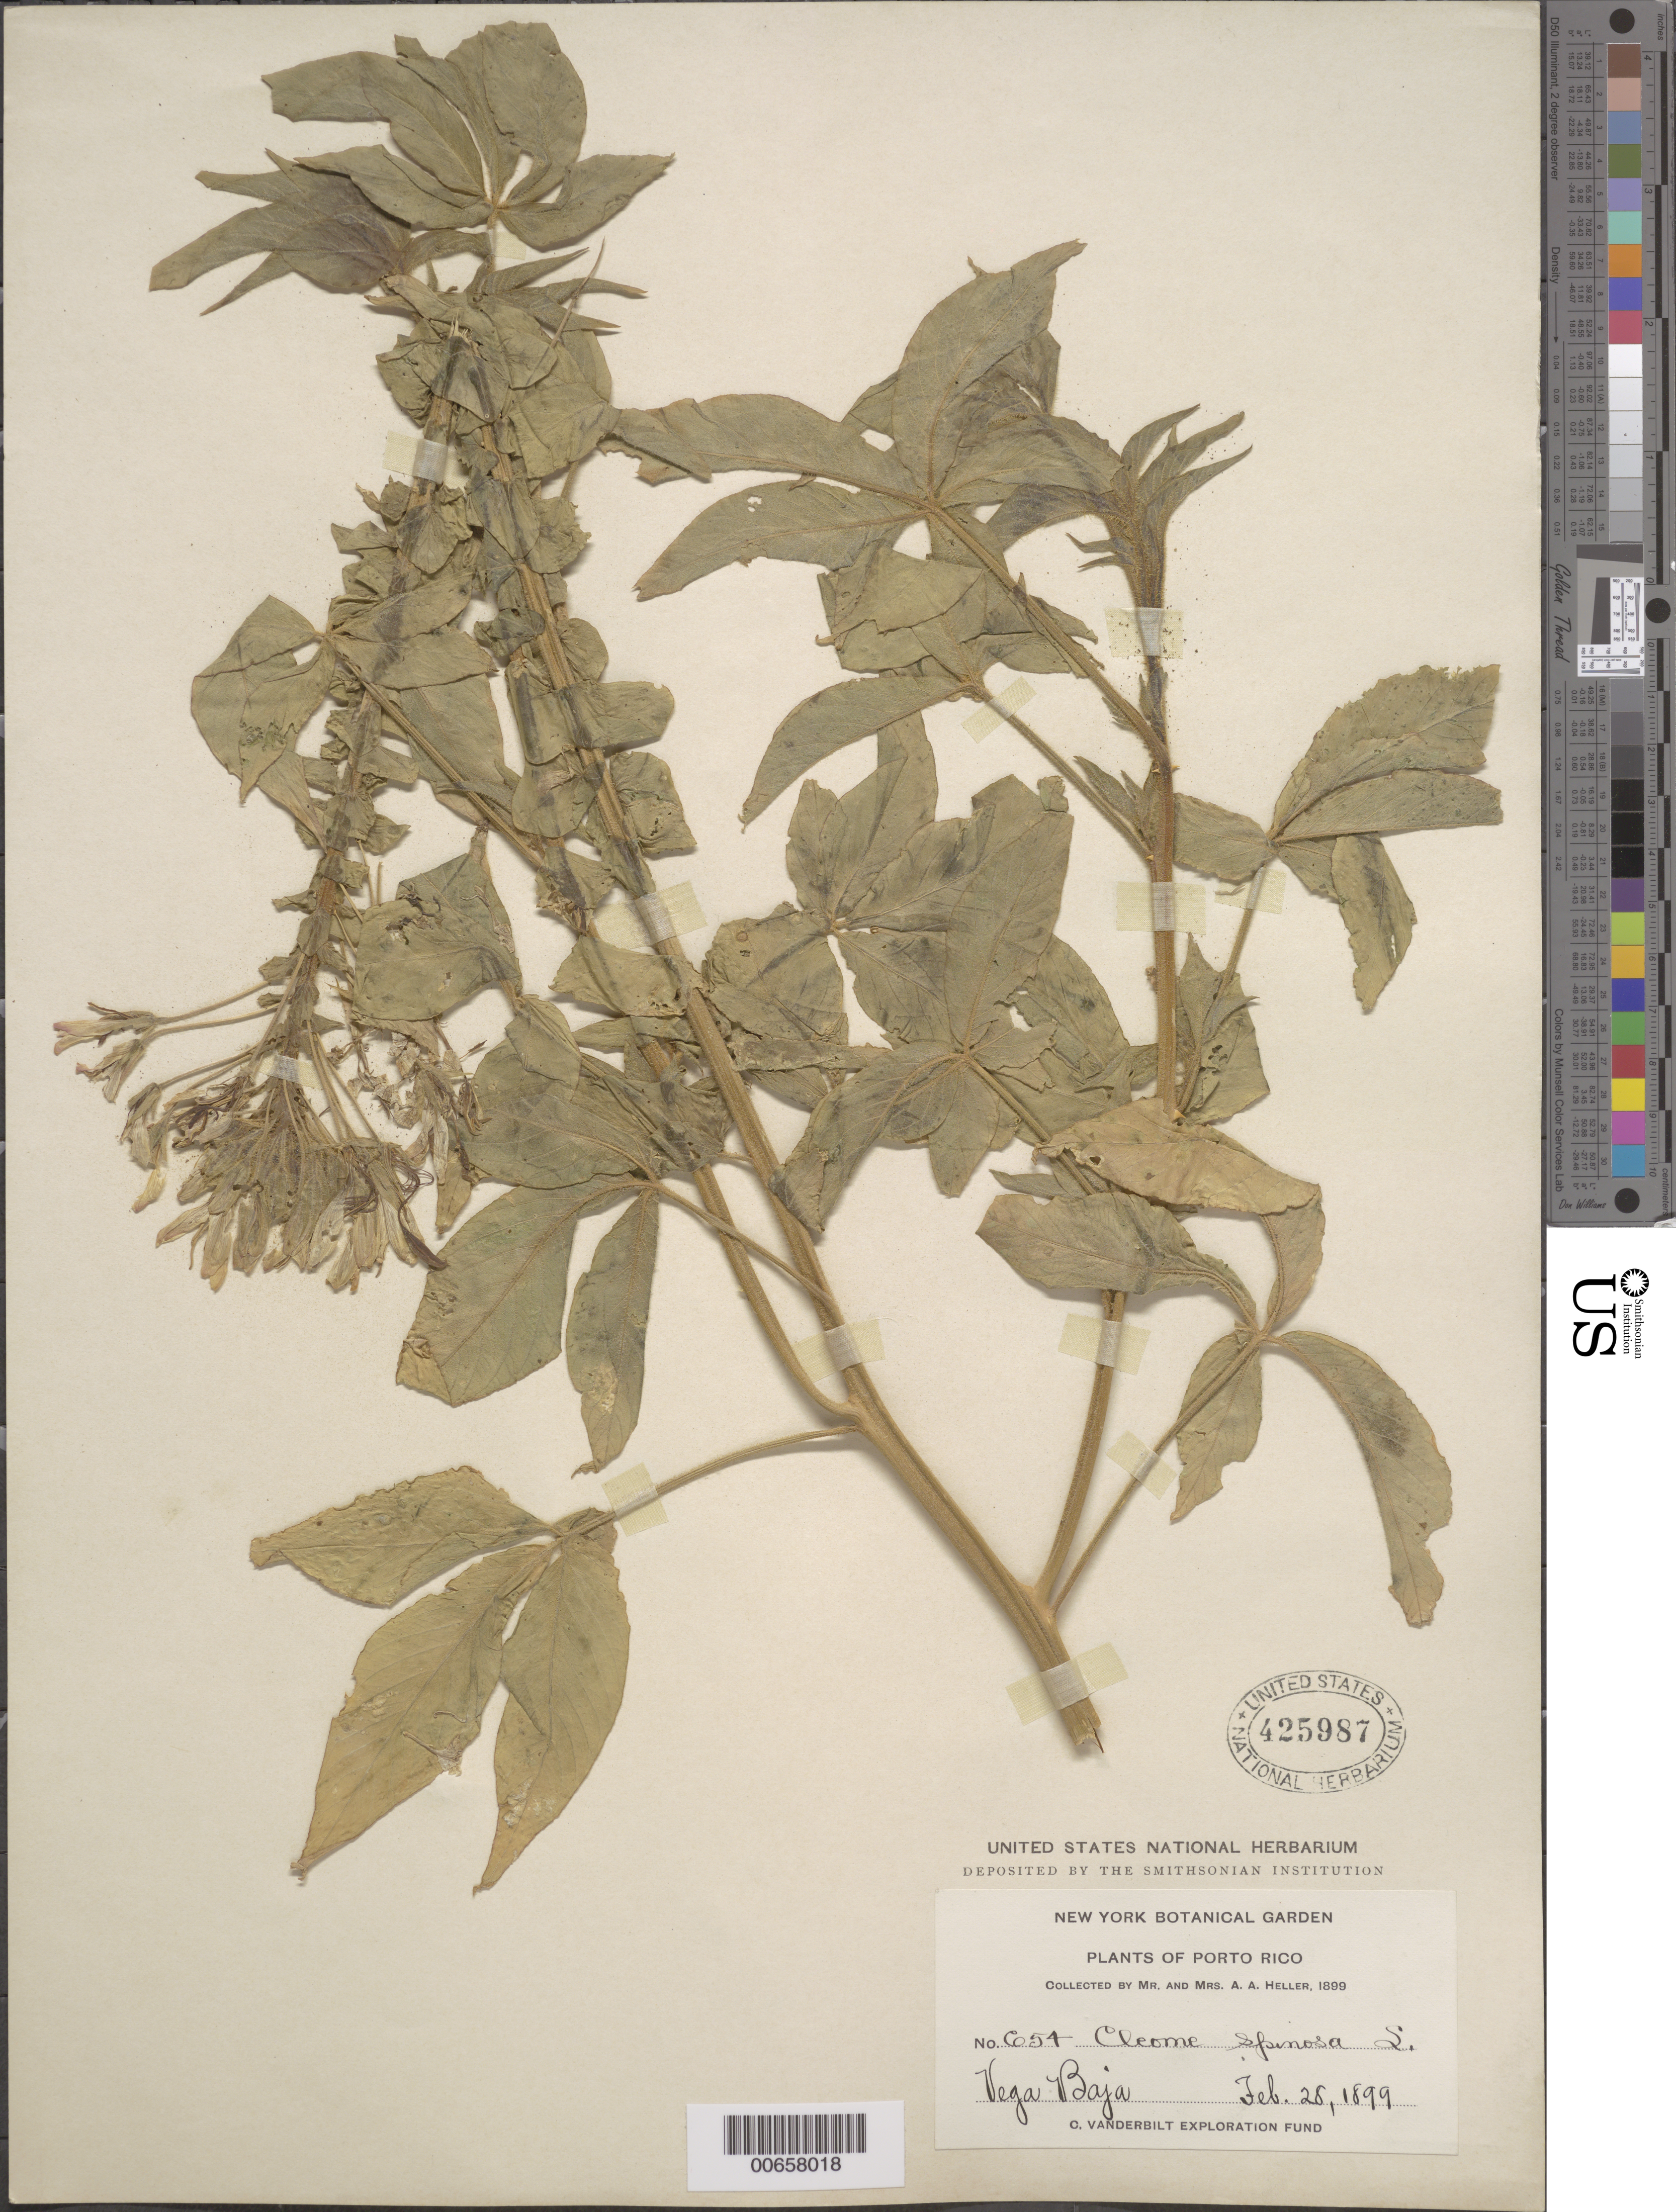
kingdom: Plantae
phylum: Tracheophyta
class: Magnoliopsida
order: Brassicales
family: Cleomaceae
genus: Tarenaya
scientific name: Tarenaya spinosa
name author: (Jacq.) Raf.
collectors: A. A. Heller & -- Heller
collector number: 654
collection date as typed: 28 Feb 1899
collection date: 1899-02-28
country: Puerto Rico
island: Greater Antilles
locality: Vega Baja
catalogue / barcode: US 425987